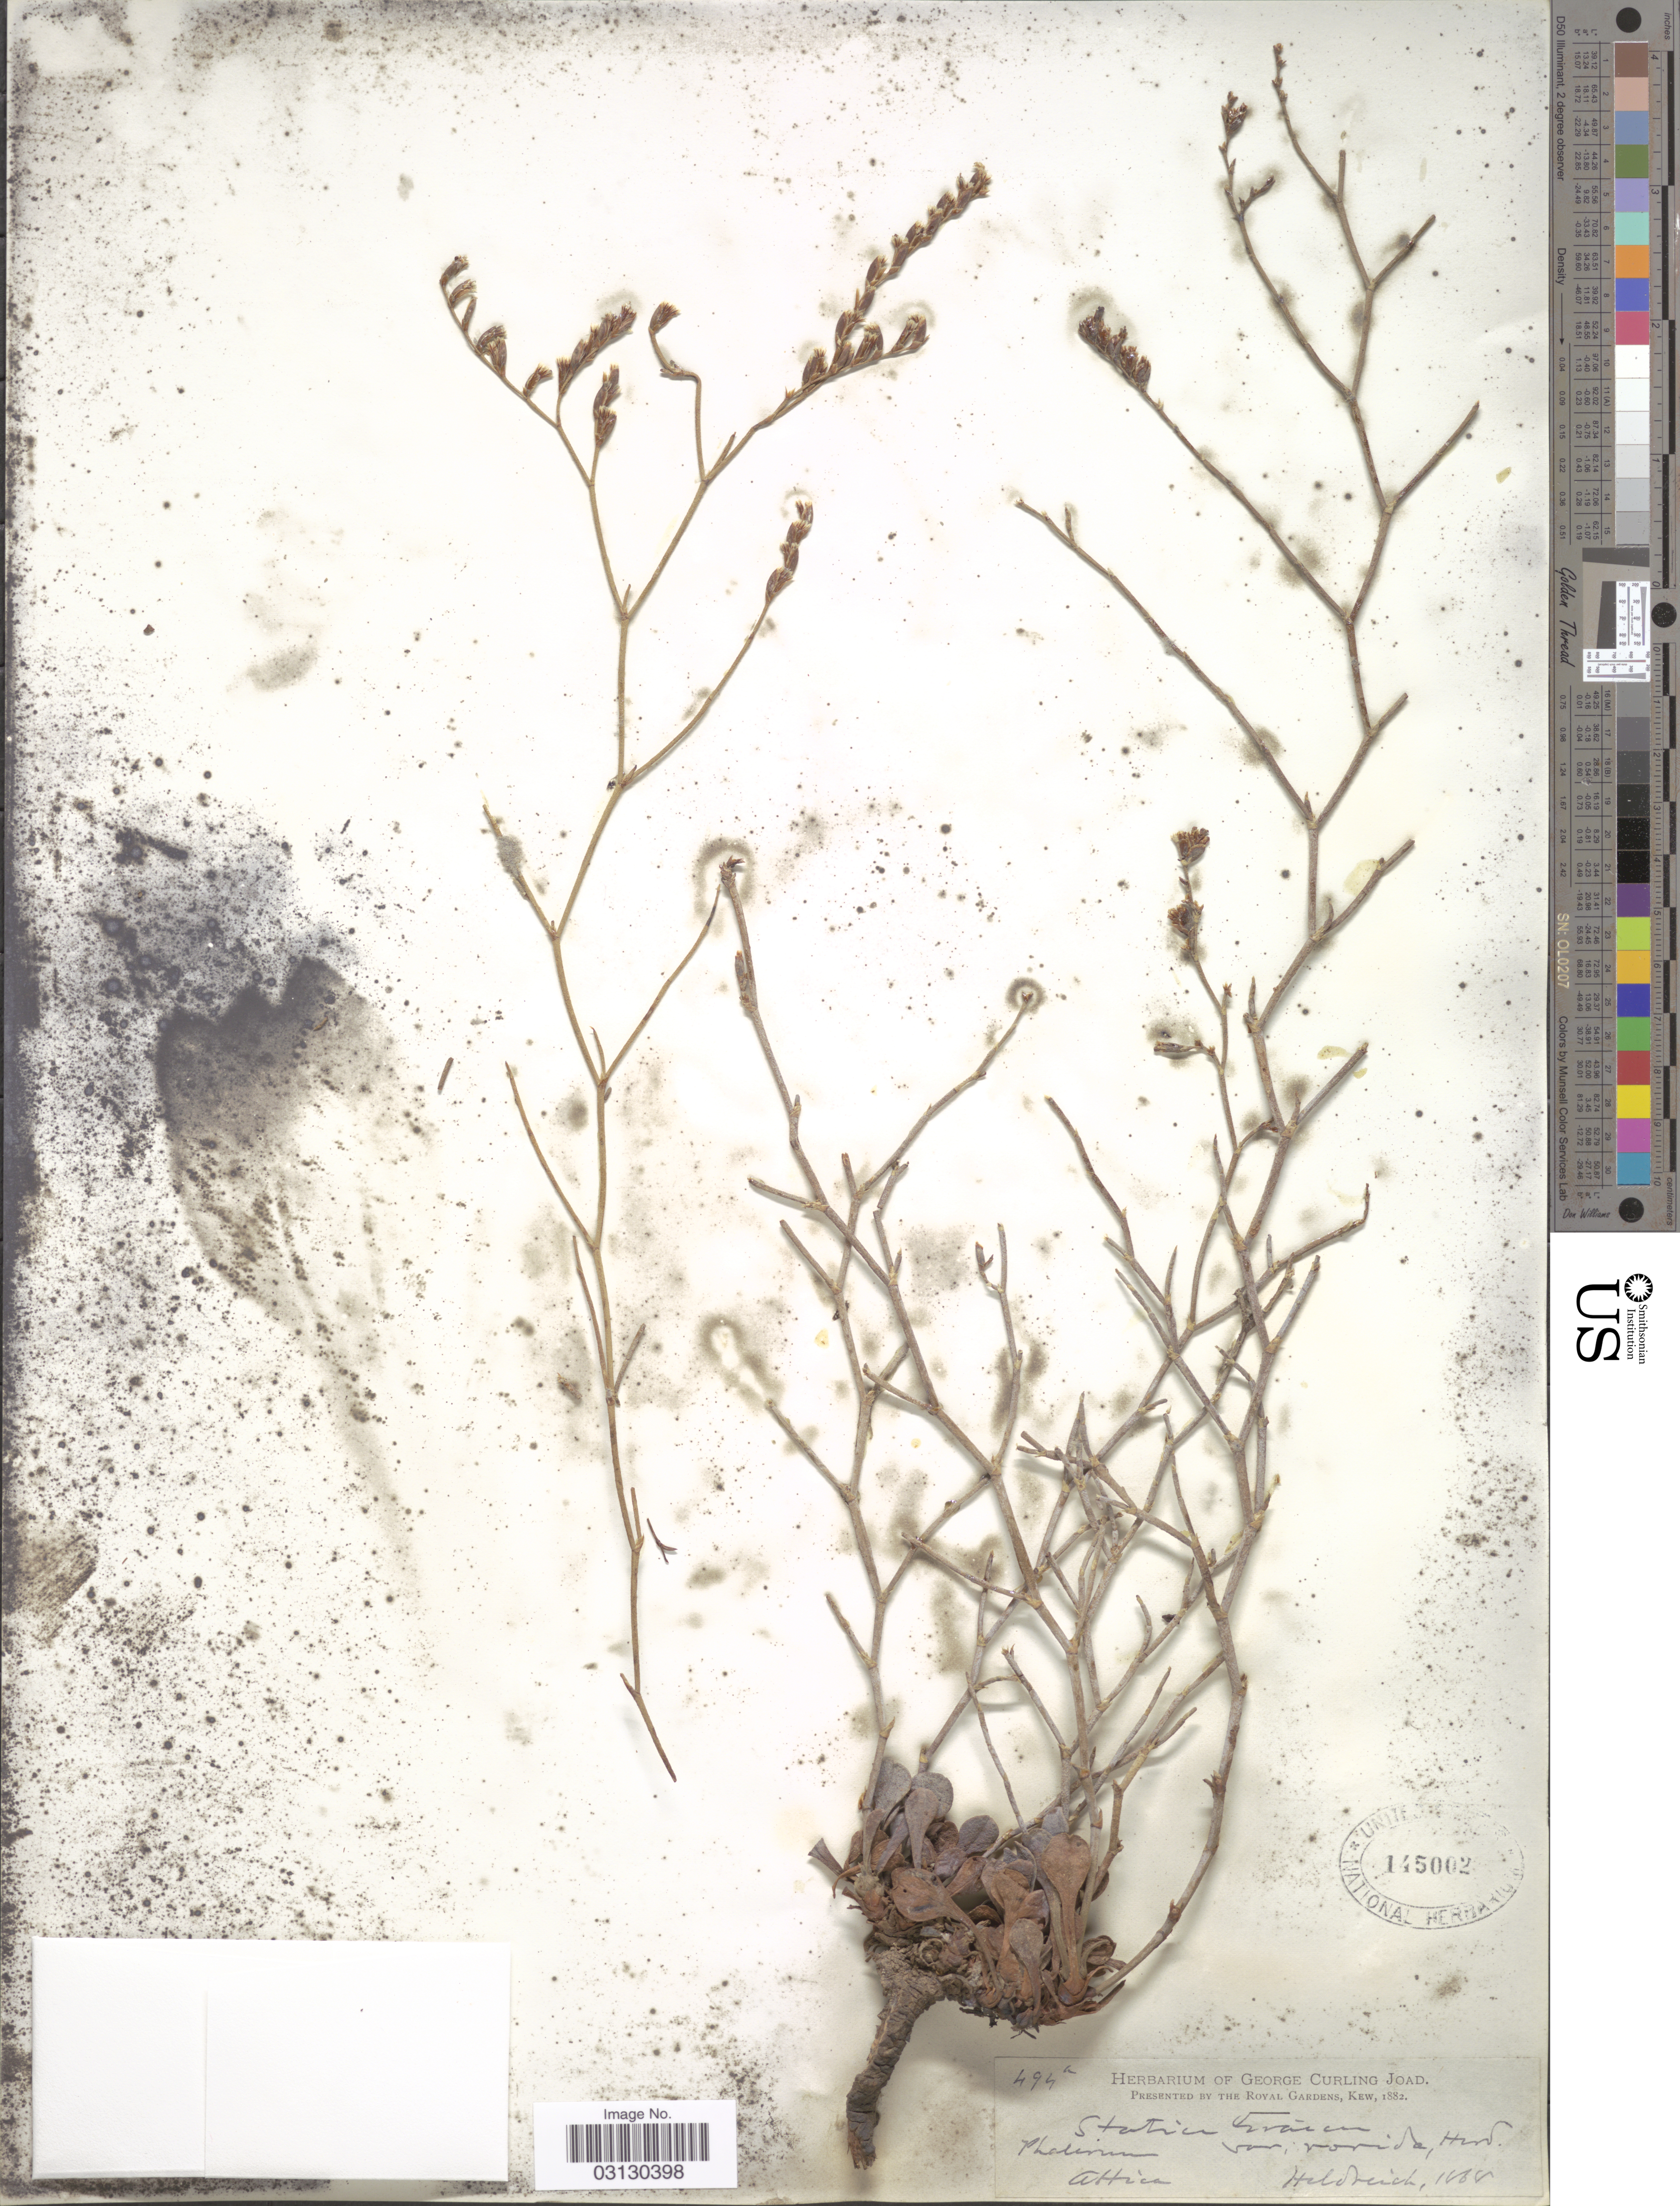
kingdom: Plantae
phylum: Tracheophyta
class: Magnoliopsida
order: Caryophyllales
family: Plumbaginaceae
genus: Limonium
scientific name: Limonium graecum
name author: (Poir.) Kuntze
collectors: Heldreich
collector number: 494a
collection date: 1884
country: Greece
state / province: Attica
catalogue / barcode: US 145002